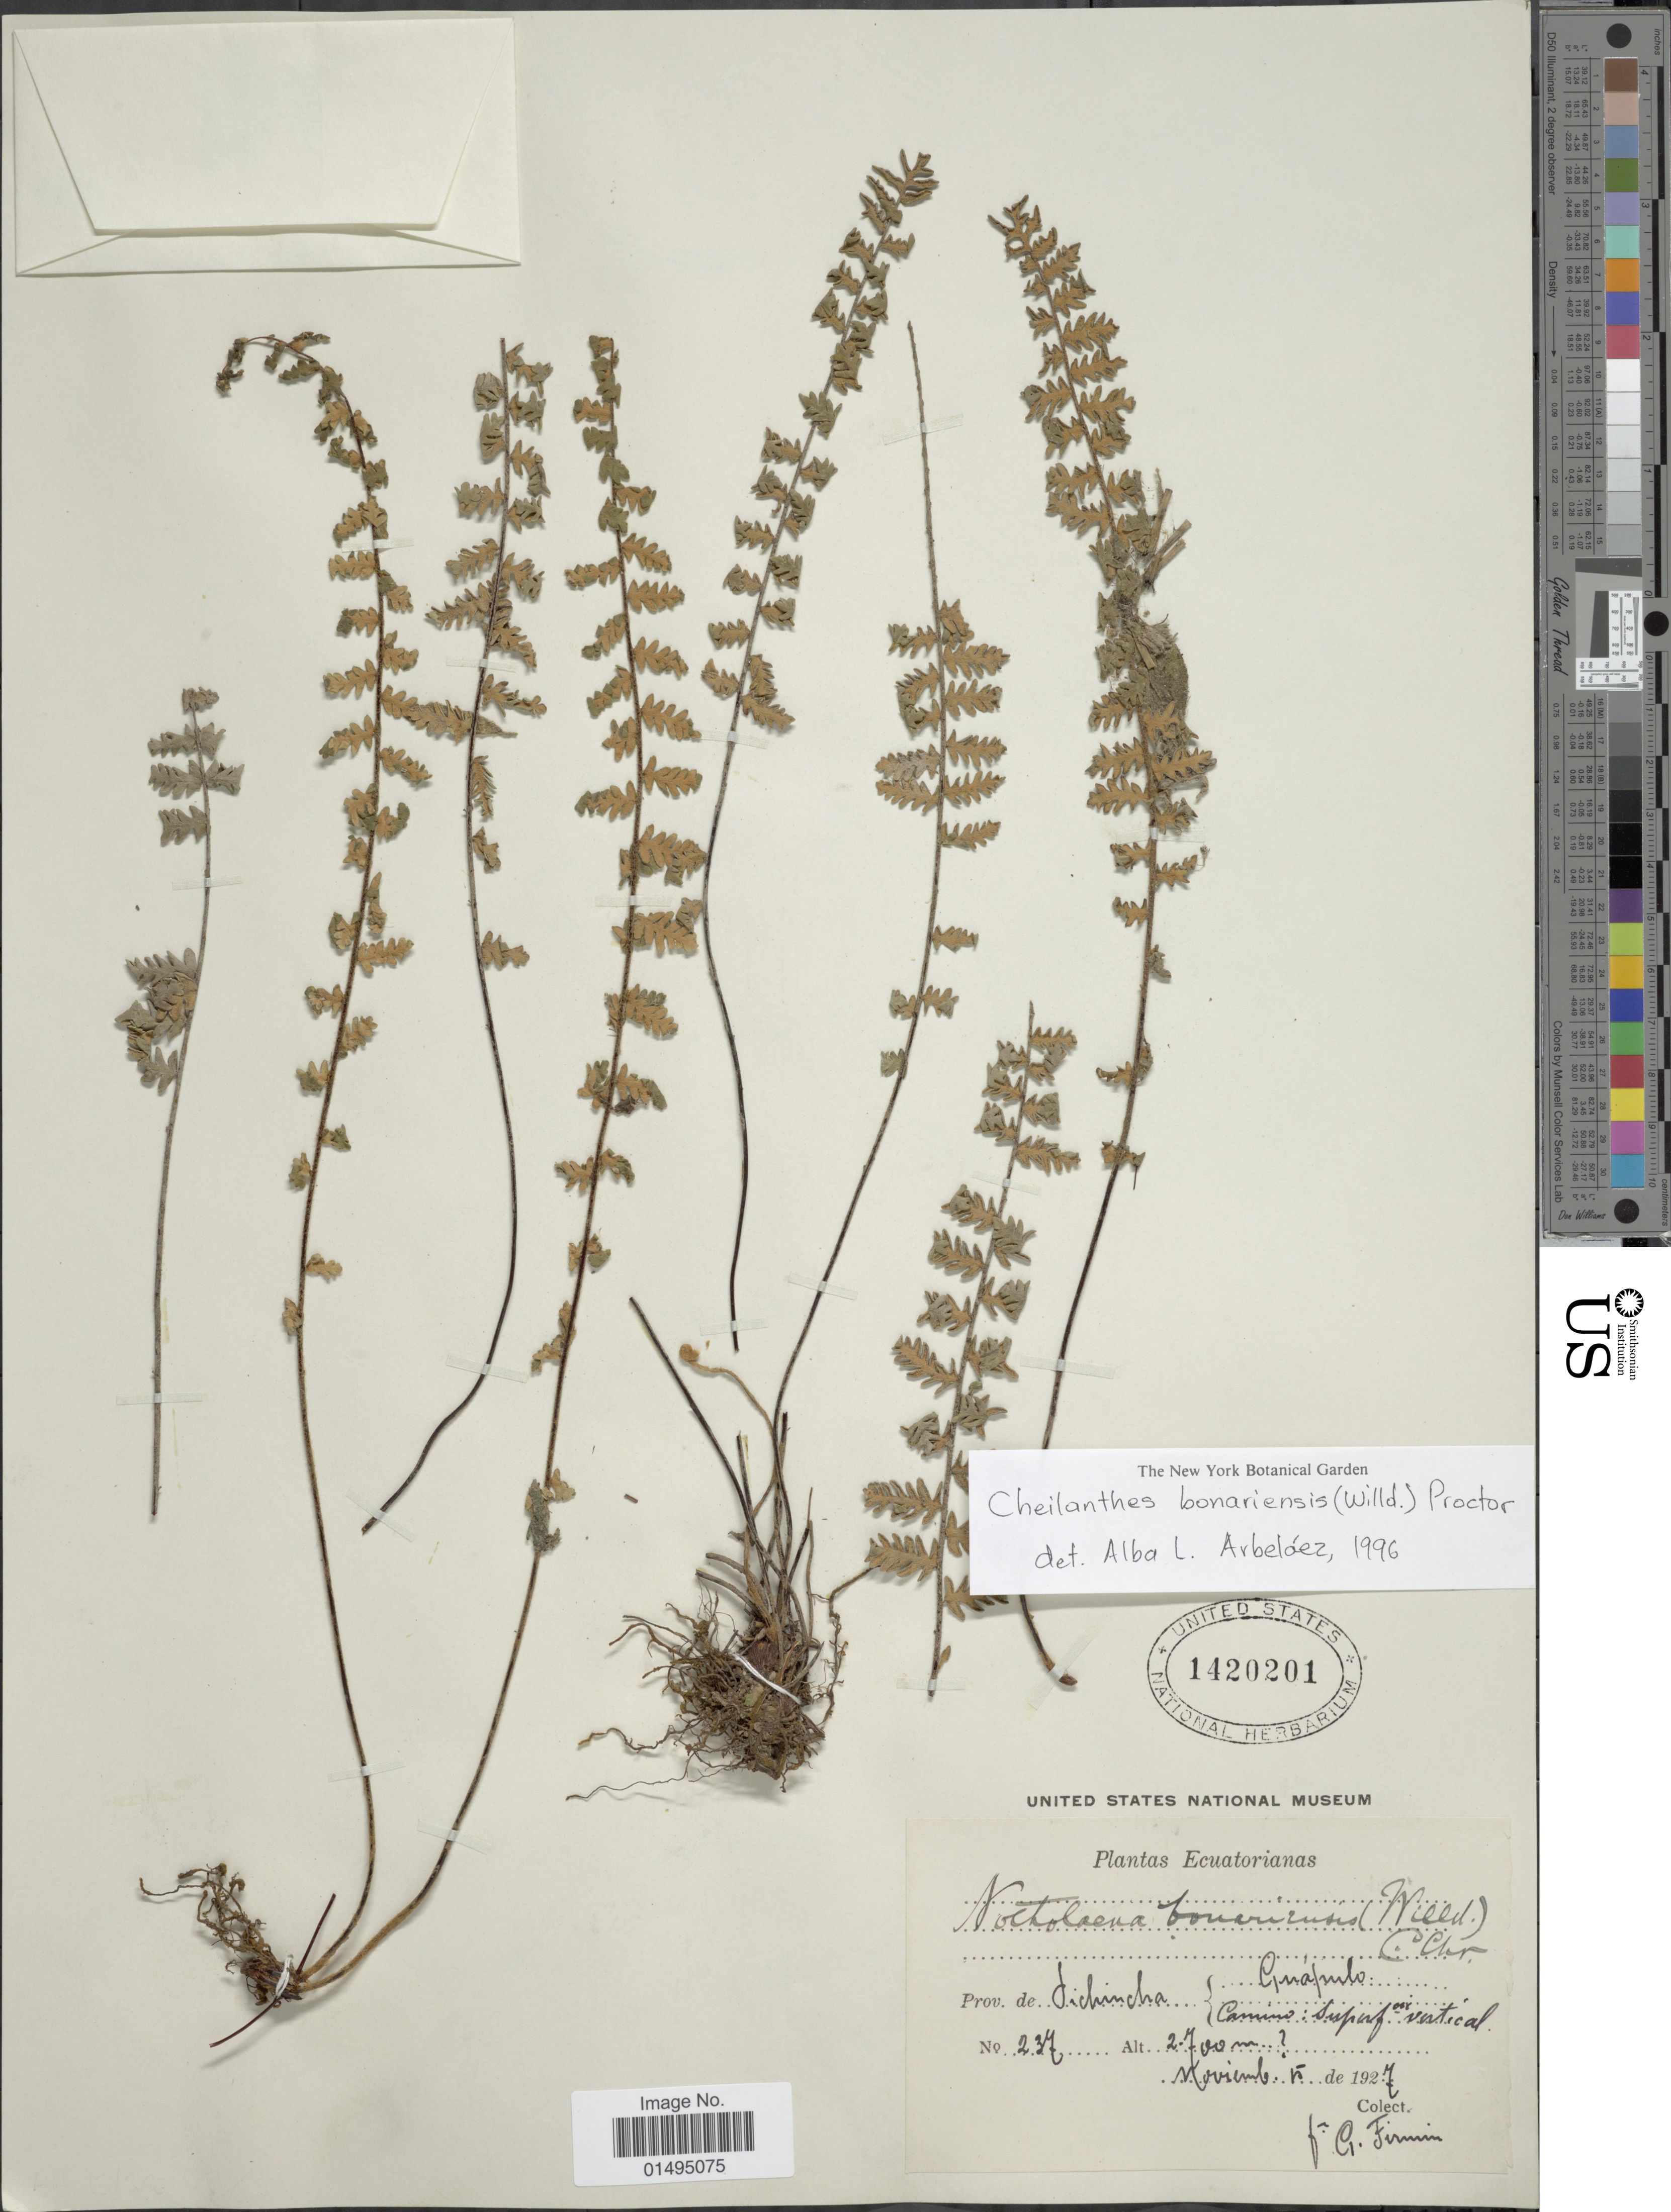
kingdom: Plantae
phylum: Tracheophyta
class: Polypodiopsida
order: Polypodiales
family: Pteridaceae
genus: Myriopteris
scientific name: Myriopteris aurea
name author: (Poir.) Grusz & Windham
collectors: G. Firmin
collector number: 237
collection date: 1927-11-05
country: Ecuador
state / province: Pichincha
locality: Prov. de Pichincha, Guapulo, Camino: superfosy vertical [interpreted]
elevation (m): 2700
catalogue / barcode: US 1420201